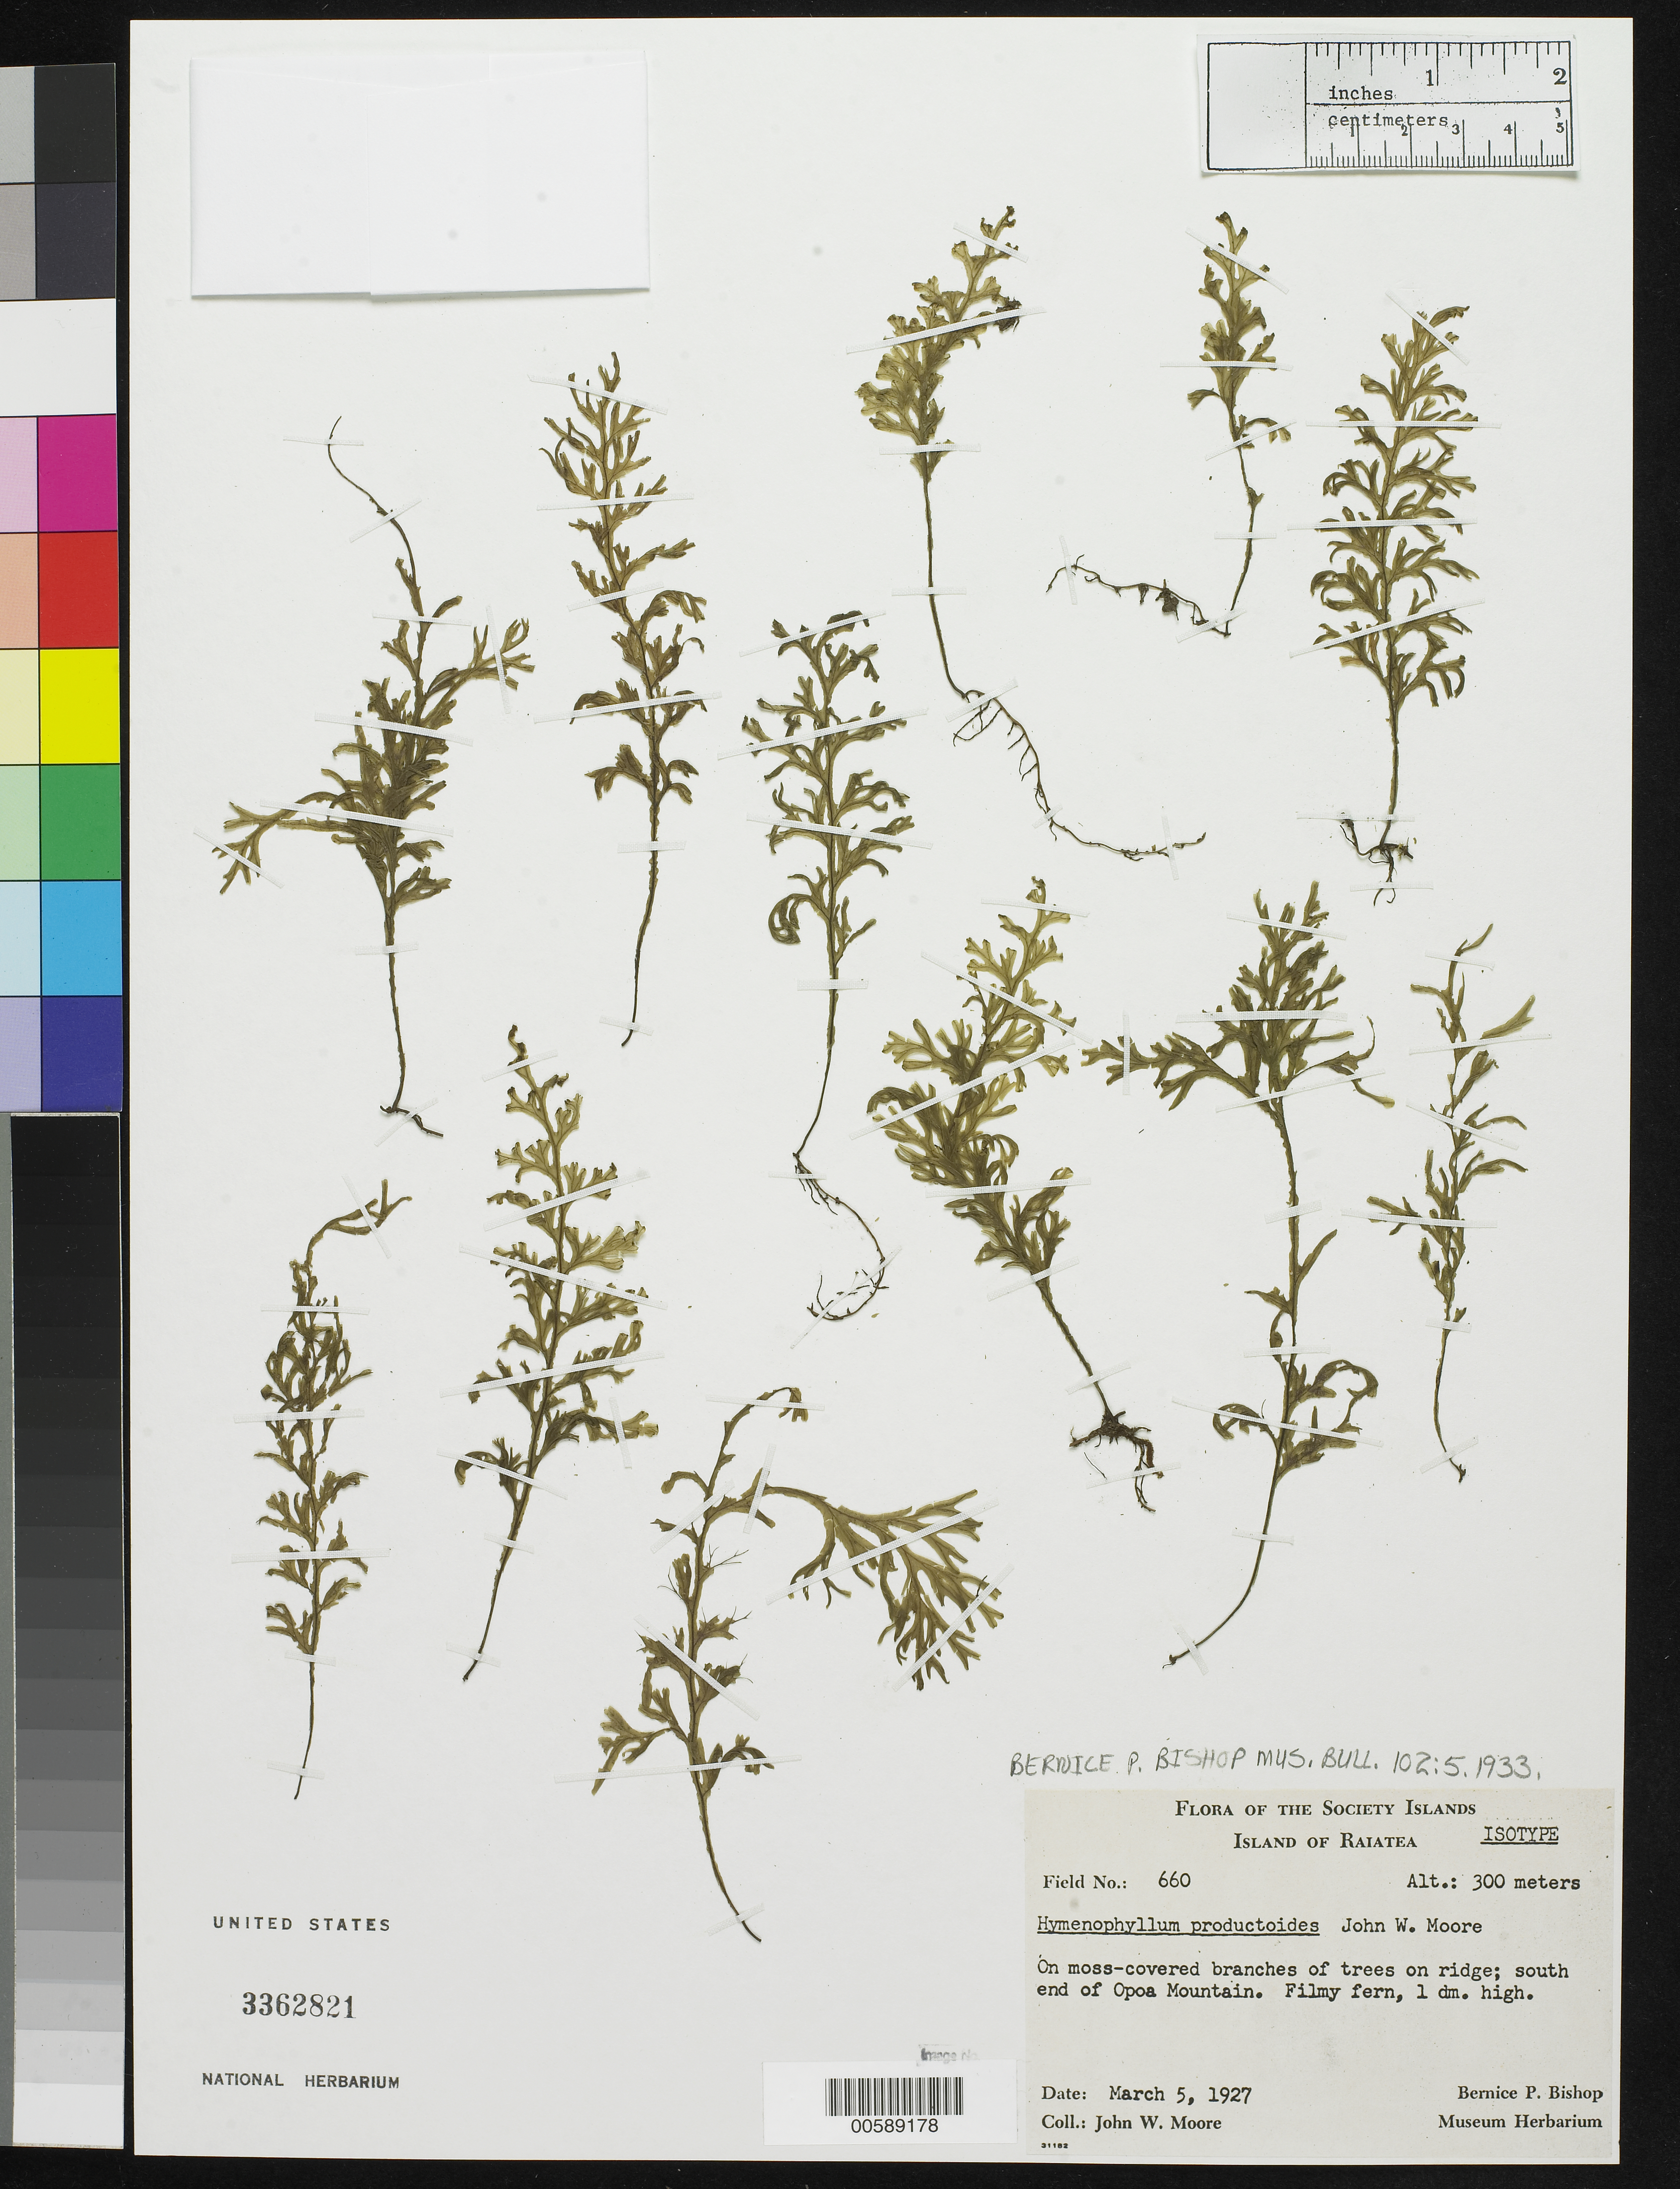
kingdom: Plantae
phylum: Tracheophyta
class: Polypodiopsida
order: Hymenophyllales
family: Hymenophyllaceae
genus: Hymenophyllum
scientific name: Hymenophyllum productoides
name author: J.W. Moore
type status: Isotype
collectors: J. W. Moore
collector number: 660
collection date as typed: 05 Mar 1927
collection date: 1927-03-05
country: French Polynesia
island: Raiatea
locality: S end of Opoa Mountain. Iles Sous-le-Vent. [Society Is.]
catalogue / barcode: US 3362821